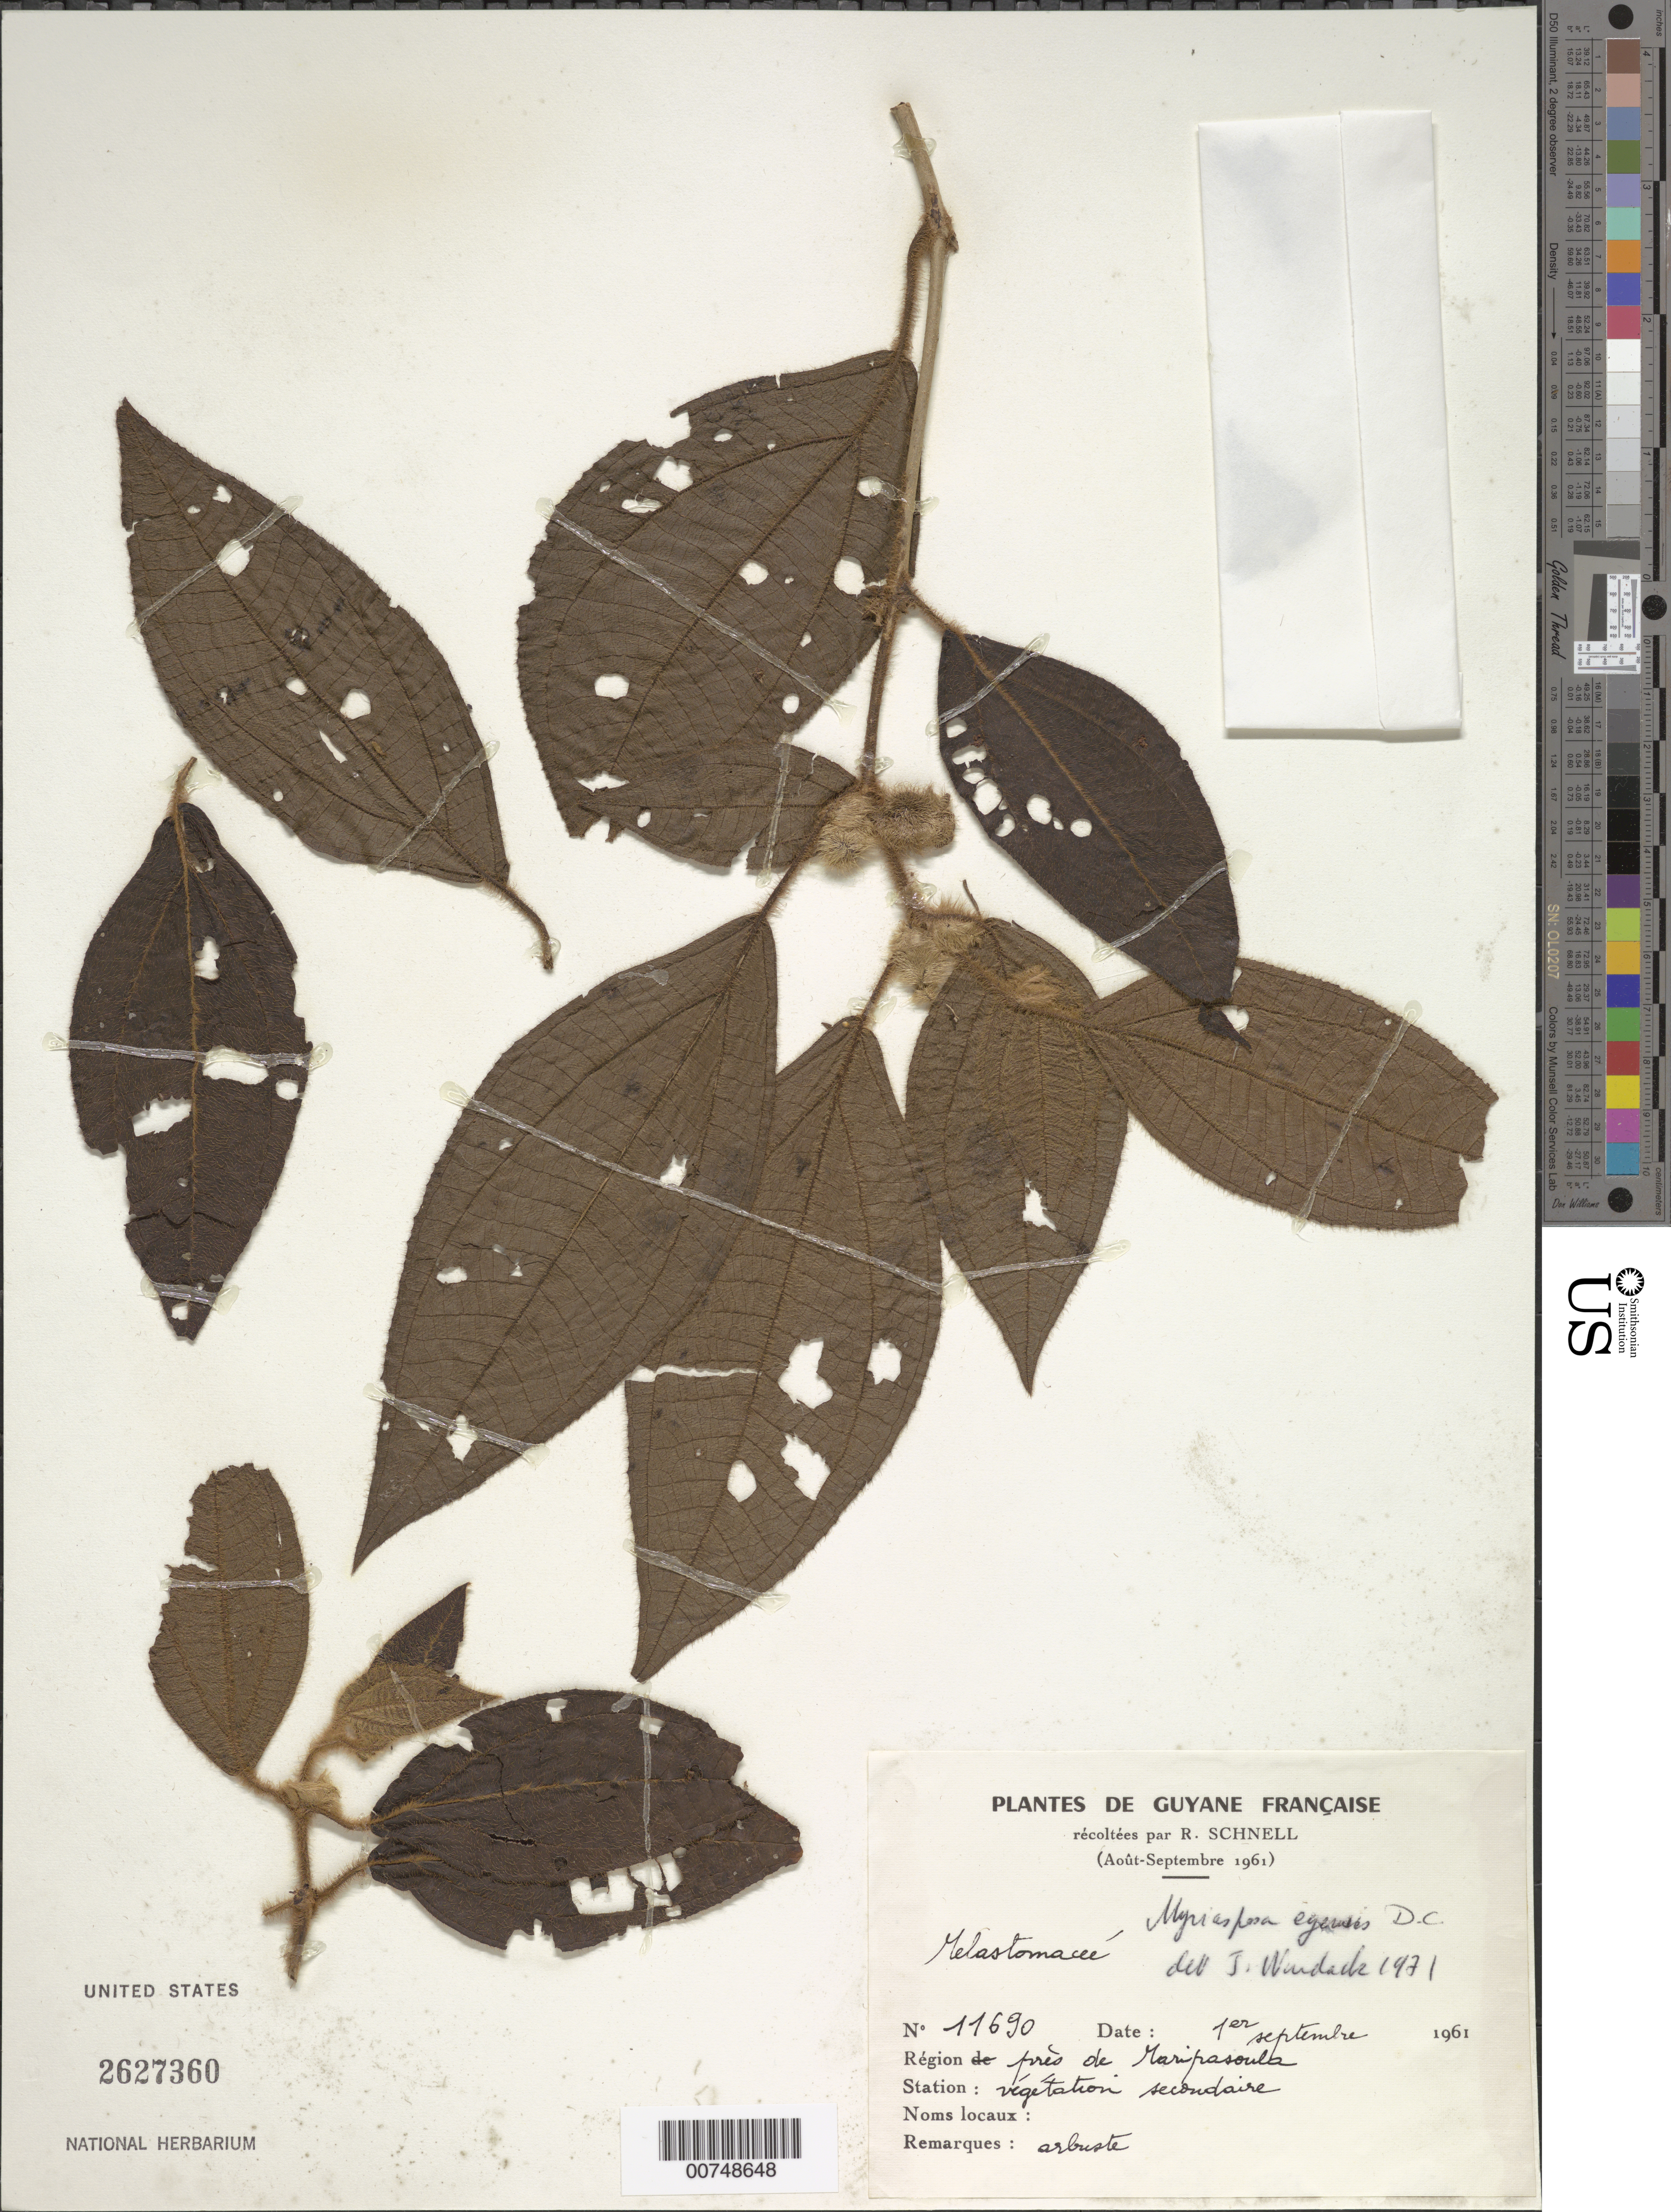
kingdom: Plantae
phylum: Tracheophyta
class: Magnoliopsida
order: Myrtales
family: Melastomataceae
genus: Bellucia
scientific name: Bellucia egensis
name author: (DC.) Penneys et al.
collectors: R. A. Schnell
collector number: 11690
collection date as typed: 1-Sep-61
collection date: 1961-09-01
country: French Guiana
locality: Maripasoula, pres de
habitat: Secondary vegetation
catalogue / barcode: US 2627360